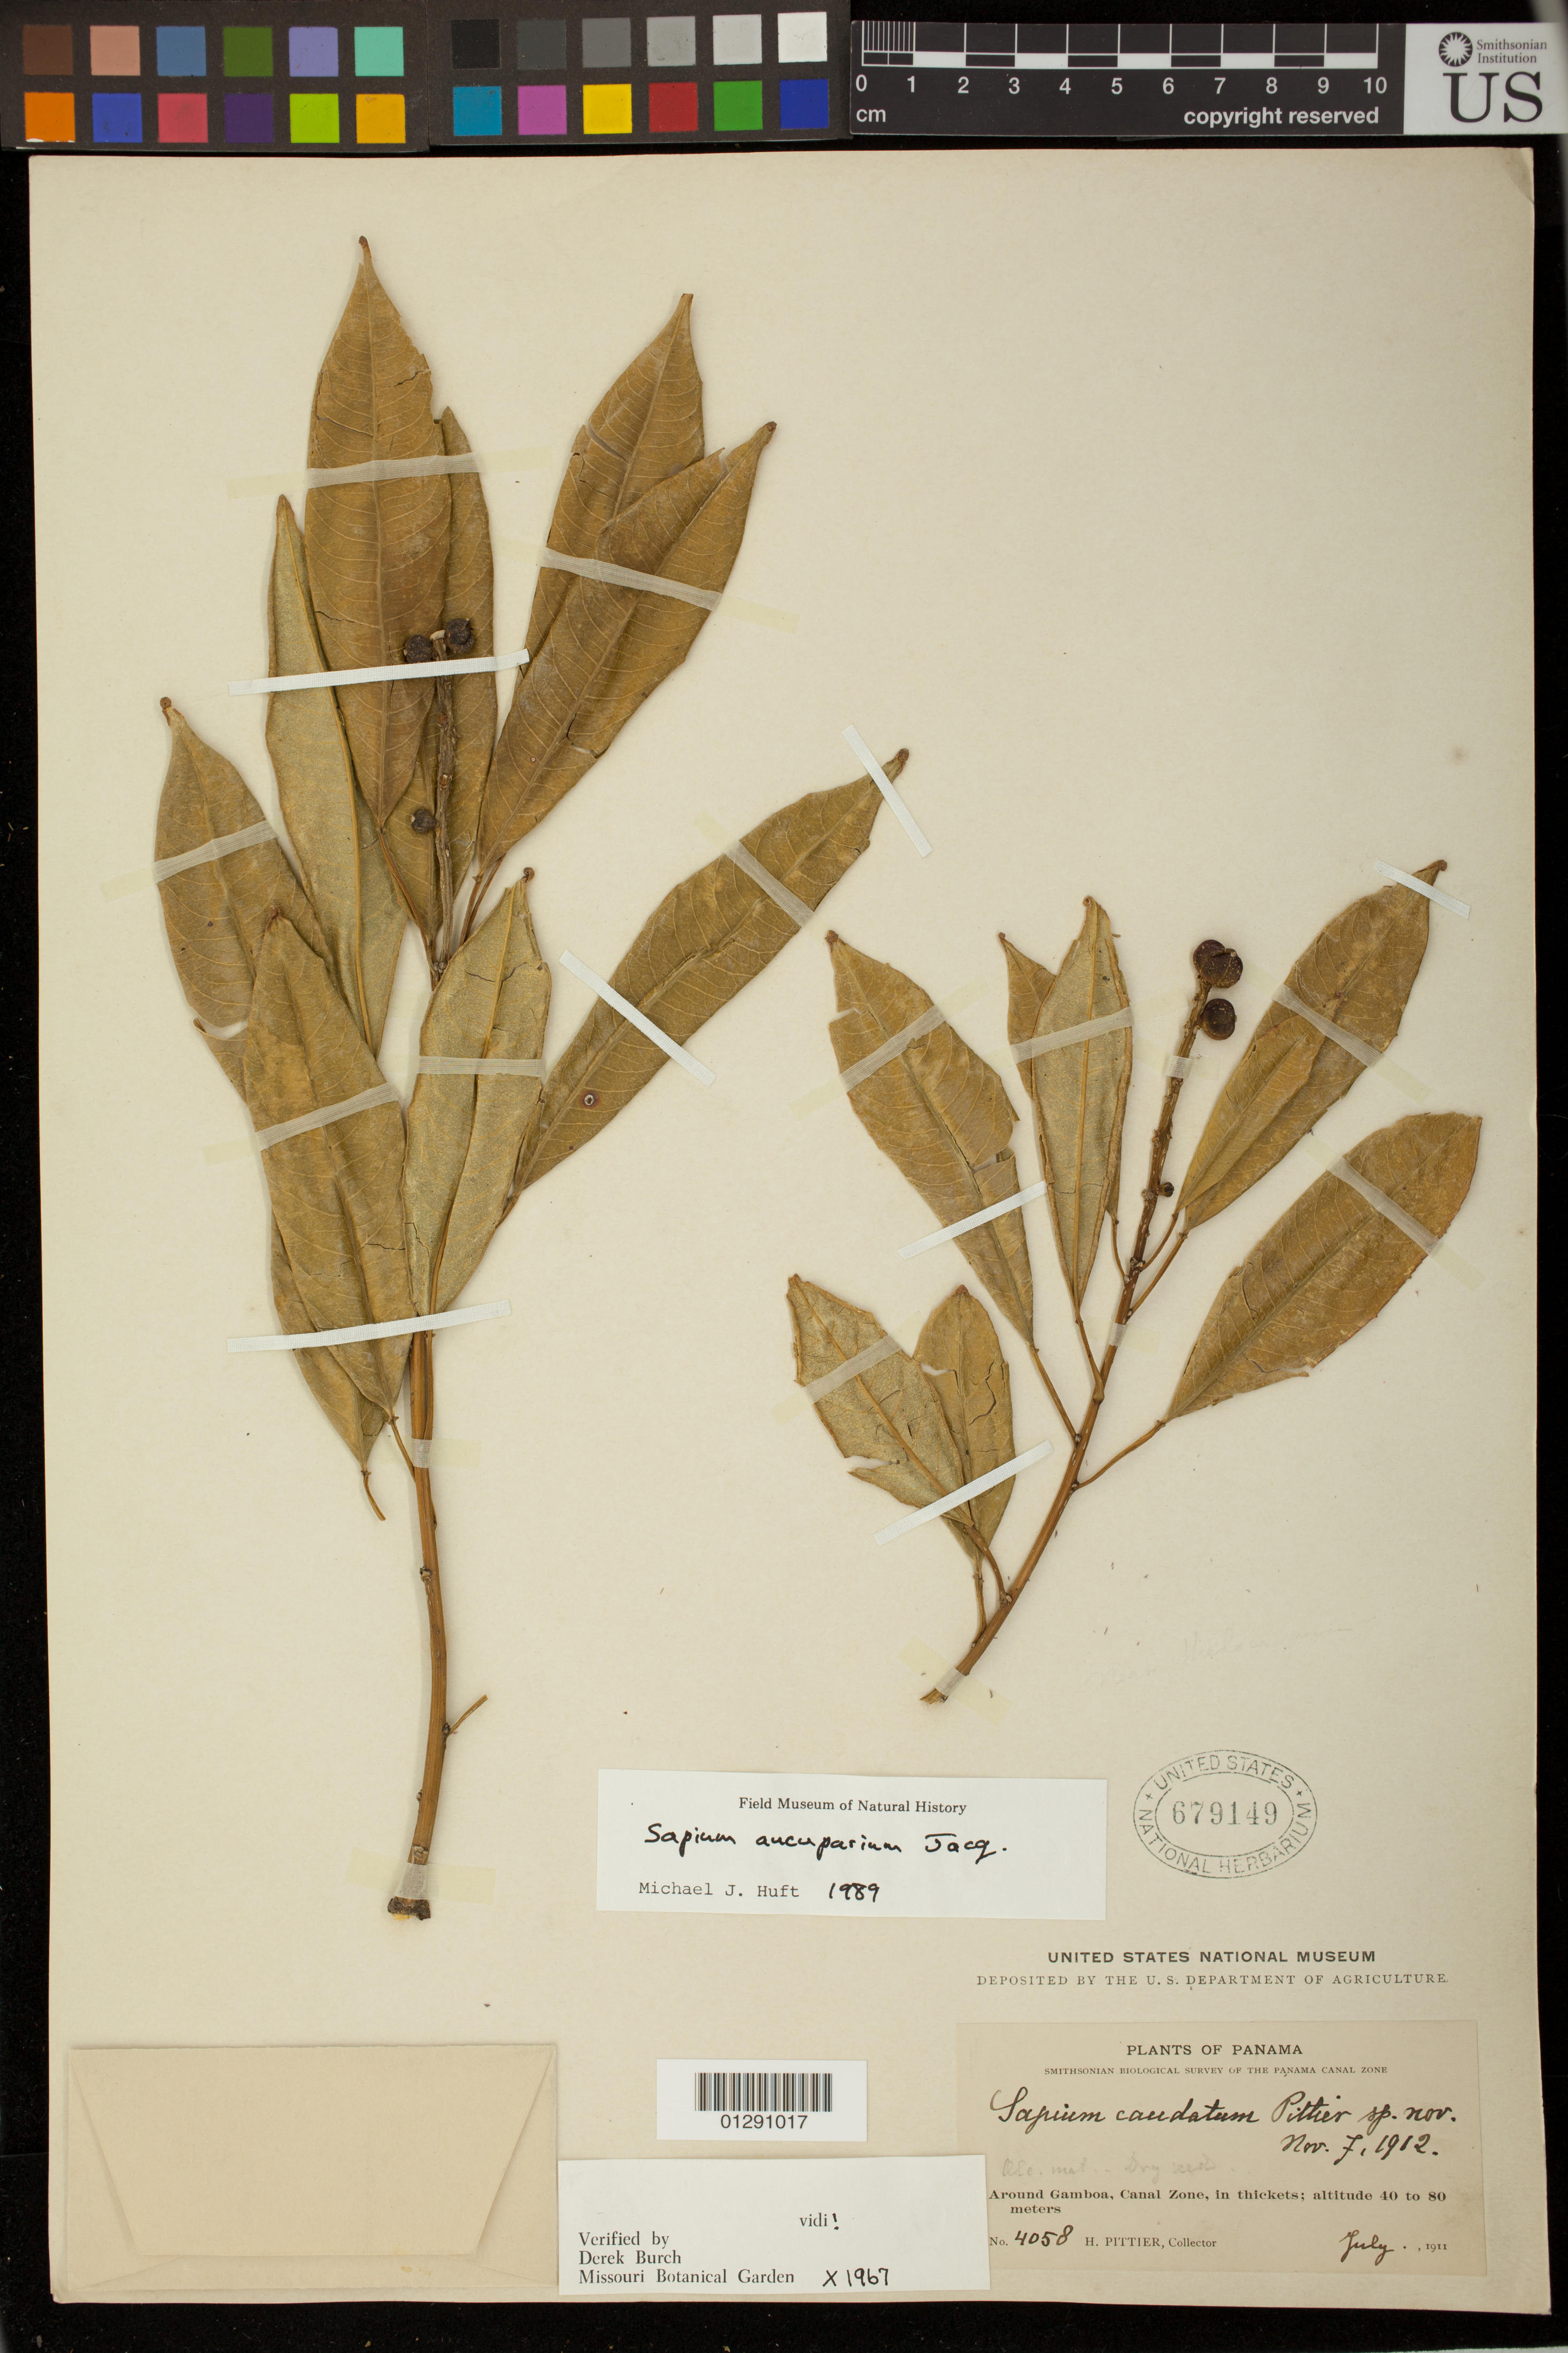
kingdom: Plantae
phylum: Tracheophyta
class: Magnoliopsida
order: Malpighiales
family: Euphorbiaceae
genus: Sapium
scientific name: Sapium caudatum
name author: Pittier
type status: Syntype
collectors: H. F. Pittier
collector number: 4058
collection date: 1911-07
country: Panama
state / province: Colón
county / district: Canal Zone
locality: Around Gamboa, Canal Zone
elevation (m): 40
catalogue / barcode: US 679149